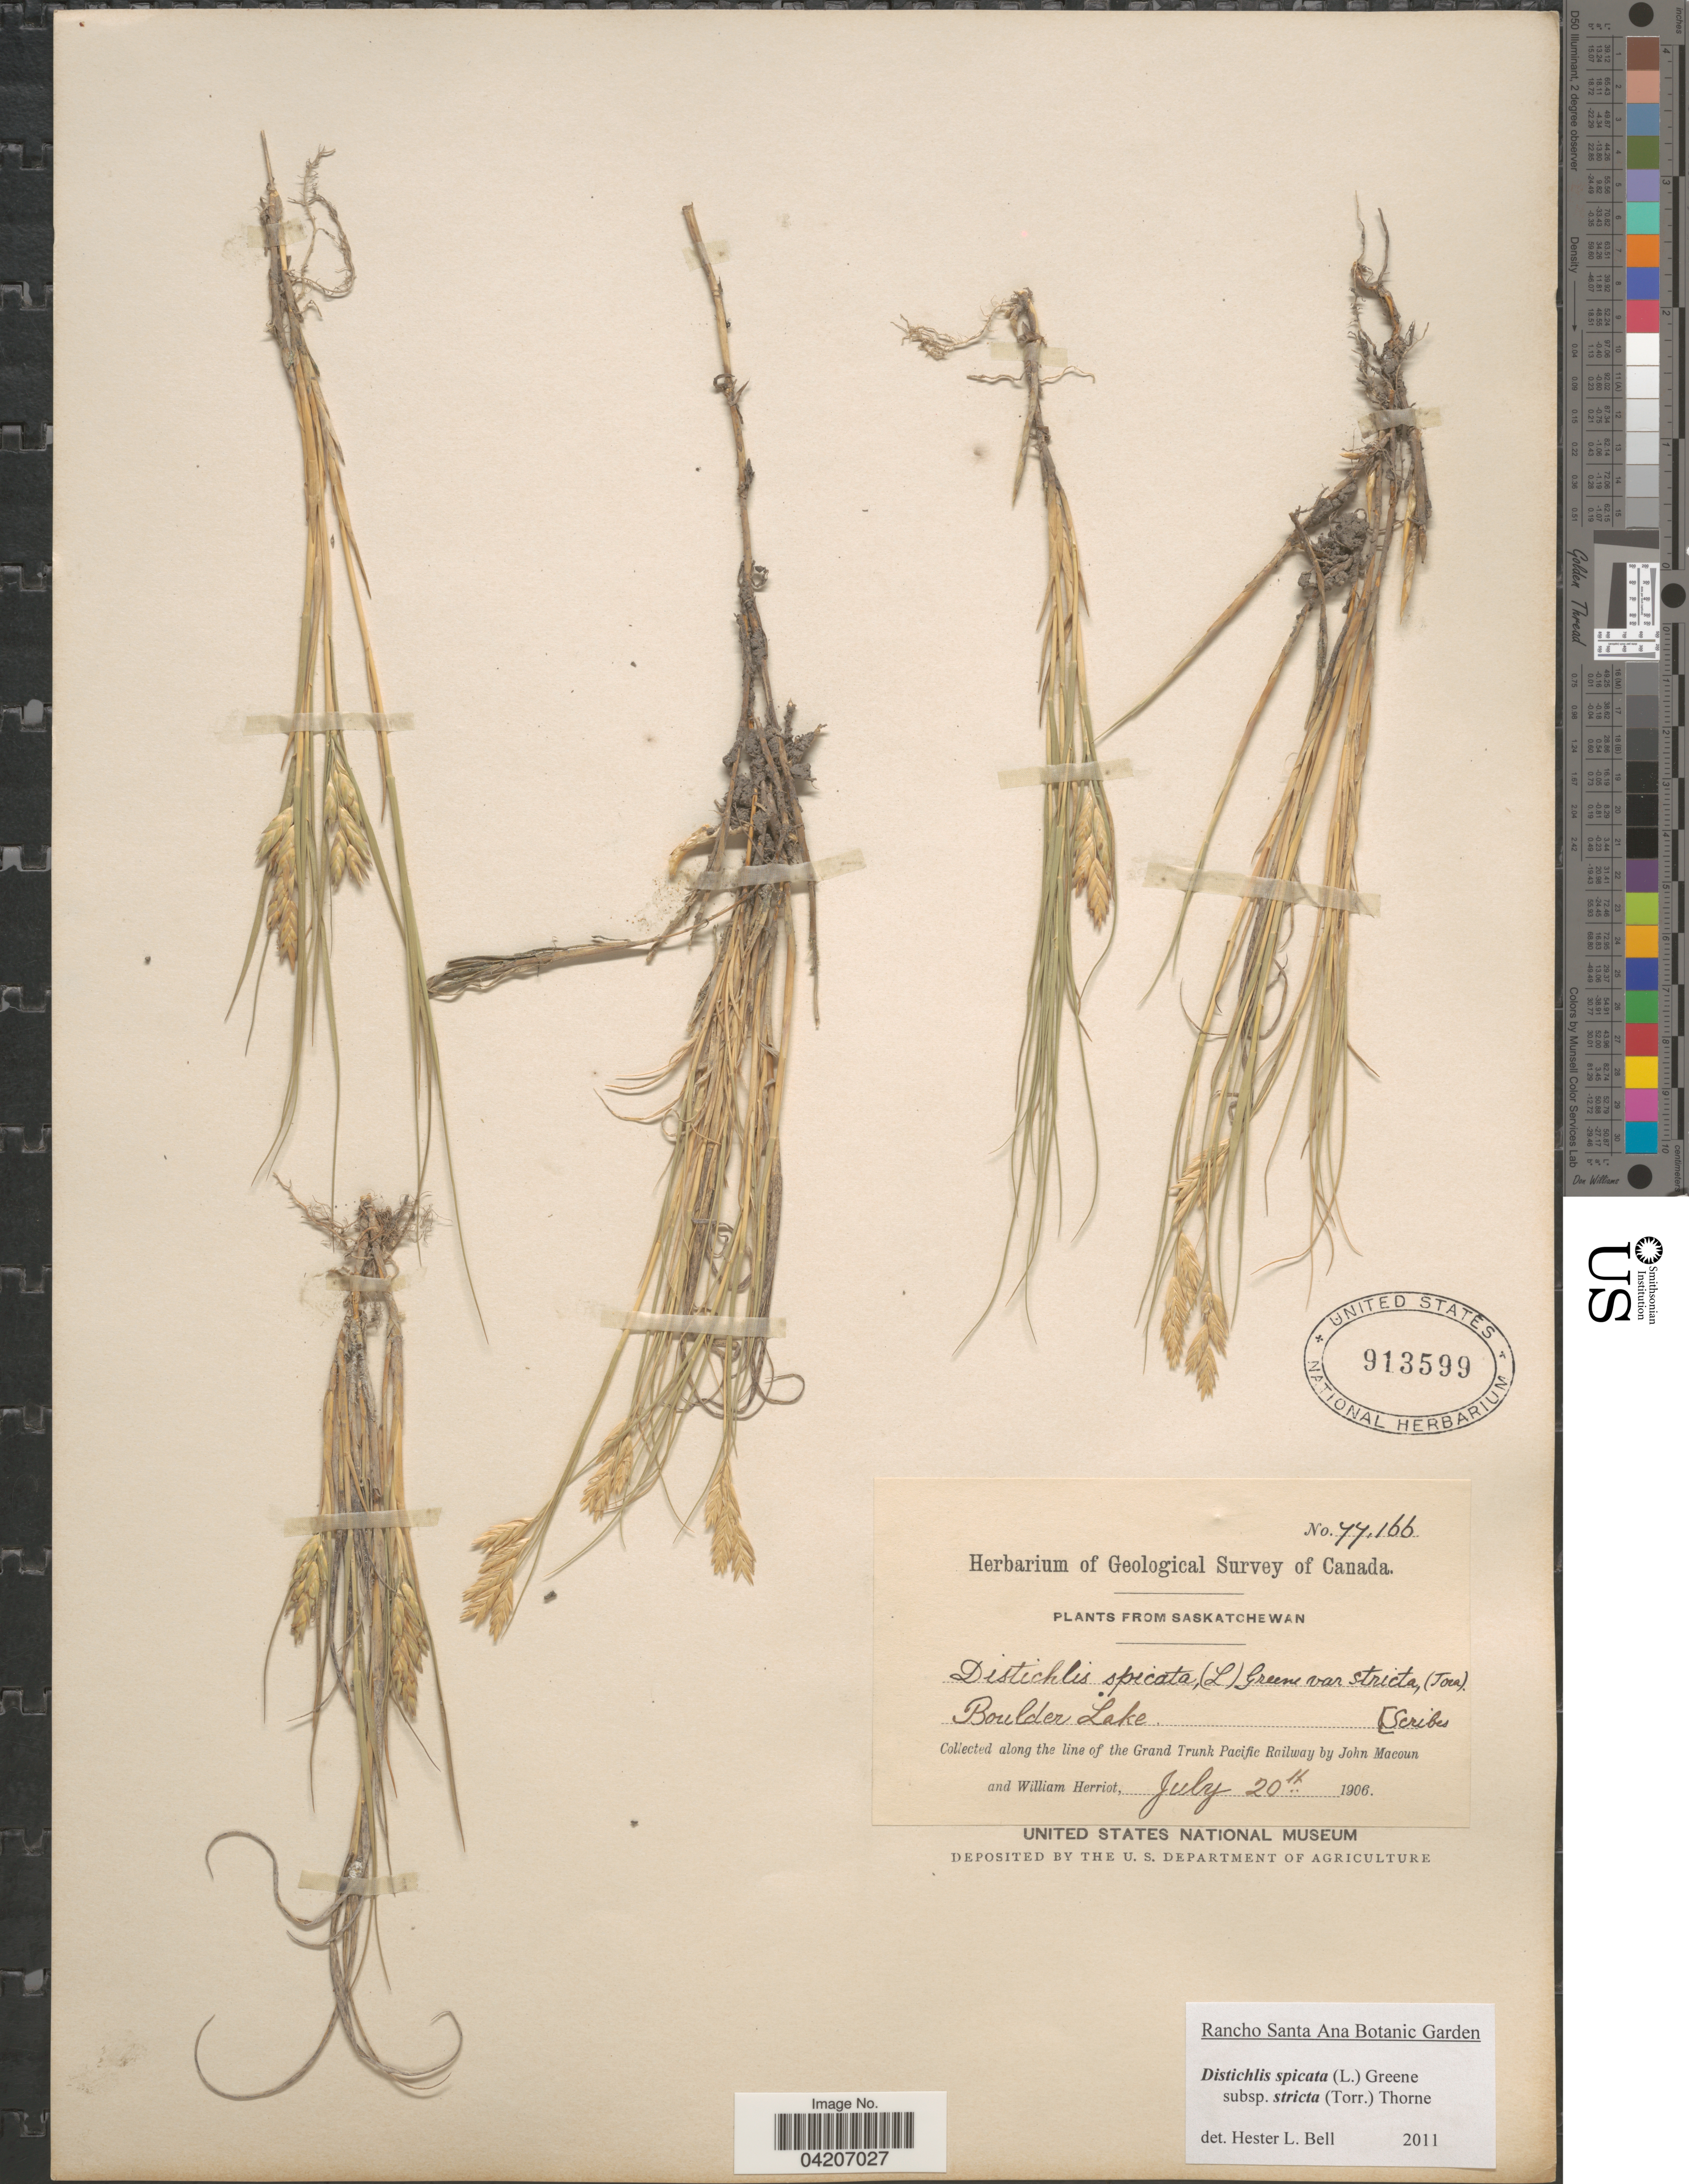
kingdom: Plantae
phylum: Tracheophyta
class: Liliopsida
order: Poales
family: Poaceae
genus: Distichlis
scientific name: Distichlis spicata subsp. stricta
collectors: J. Macoun & W. Herriot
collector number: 77166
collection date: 1906-07-20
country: Canada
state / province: Saskatchewan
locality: Geological Survey of Canada. Boulder Lake. Collected along the line of the Grand Trunk Pacific Railway.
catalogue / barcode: US 913599